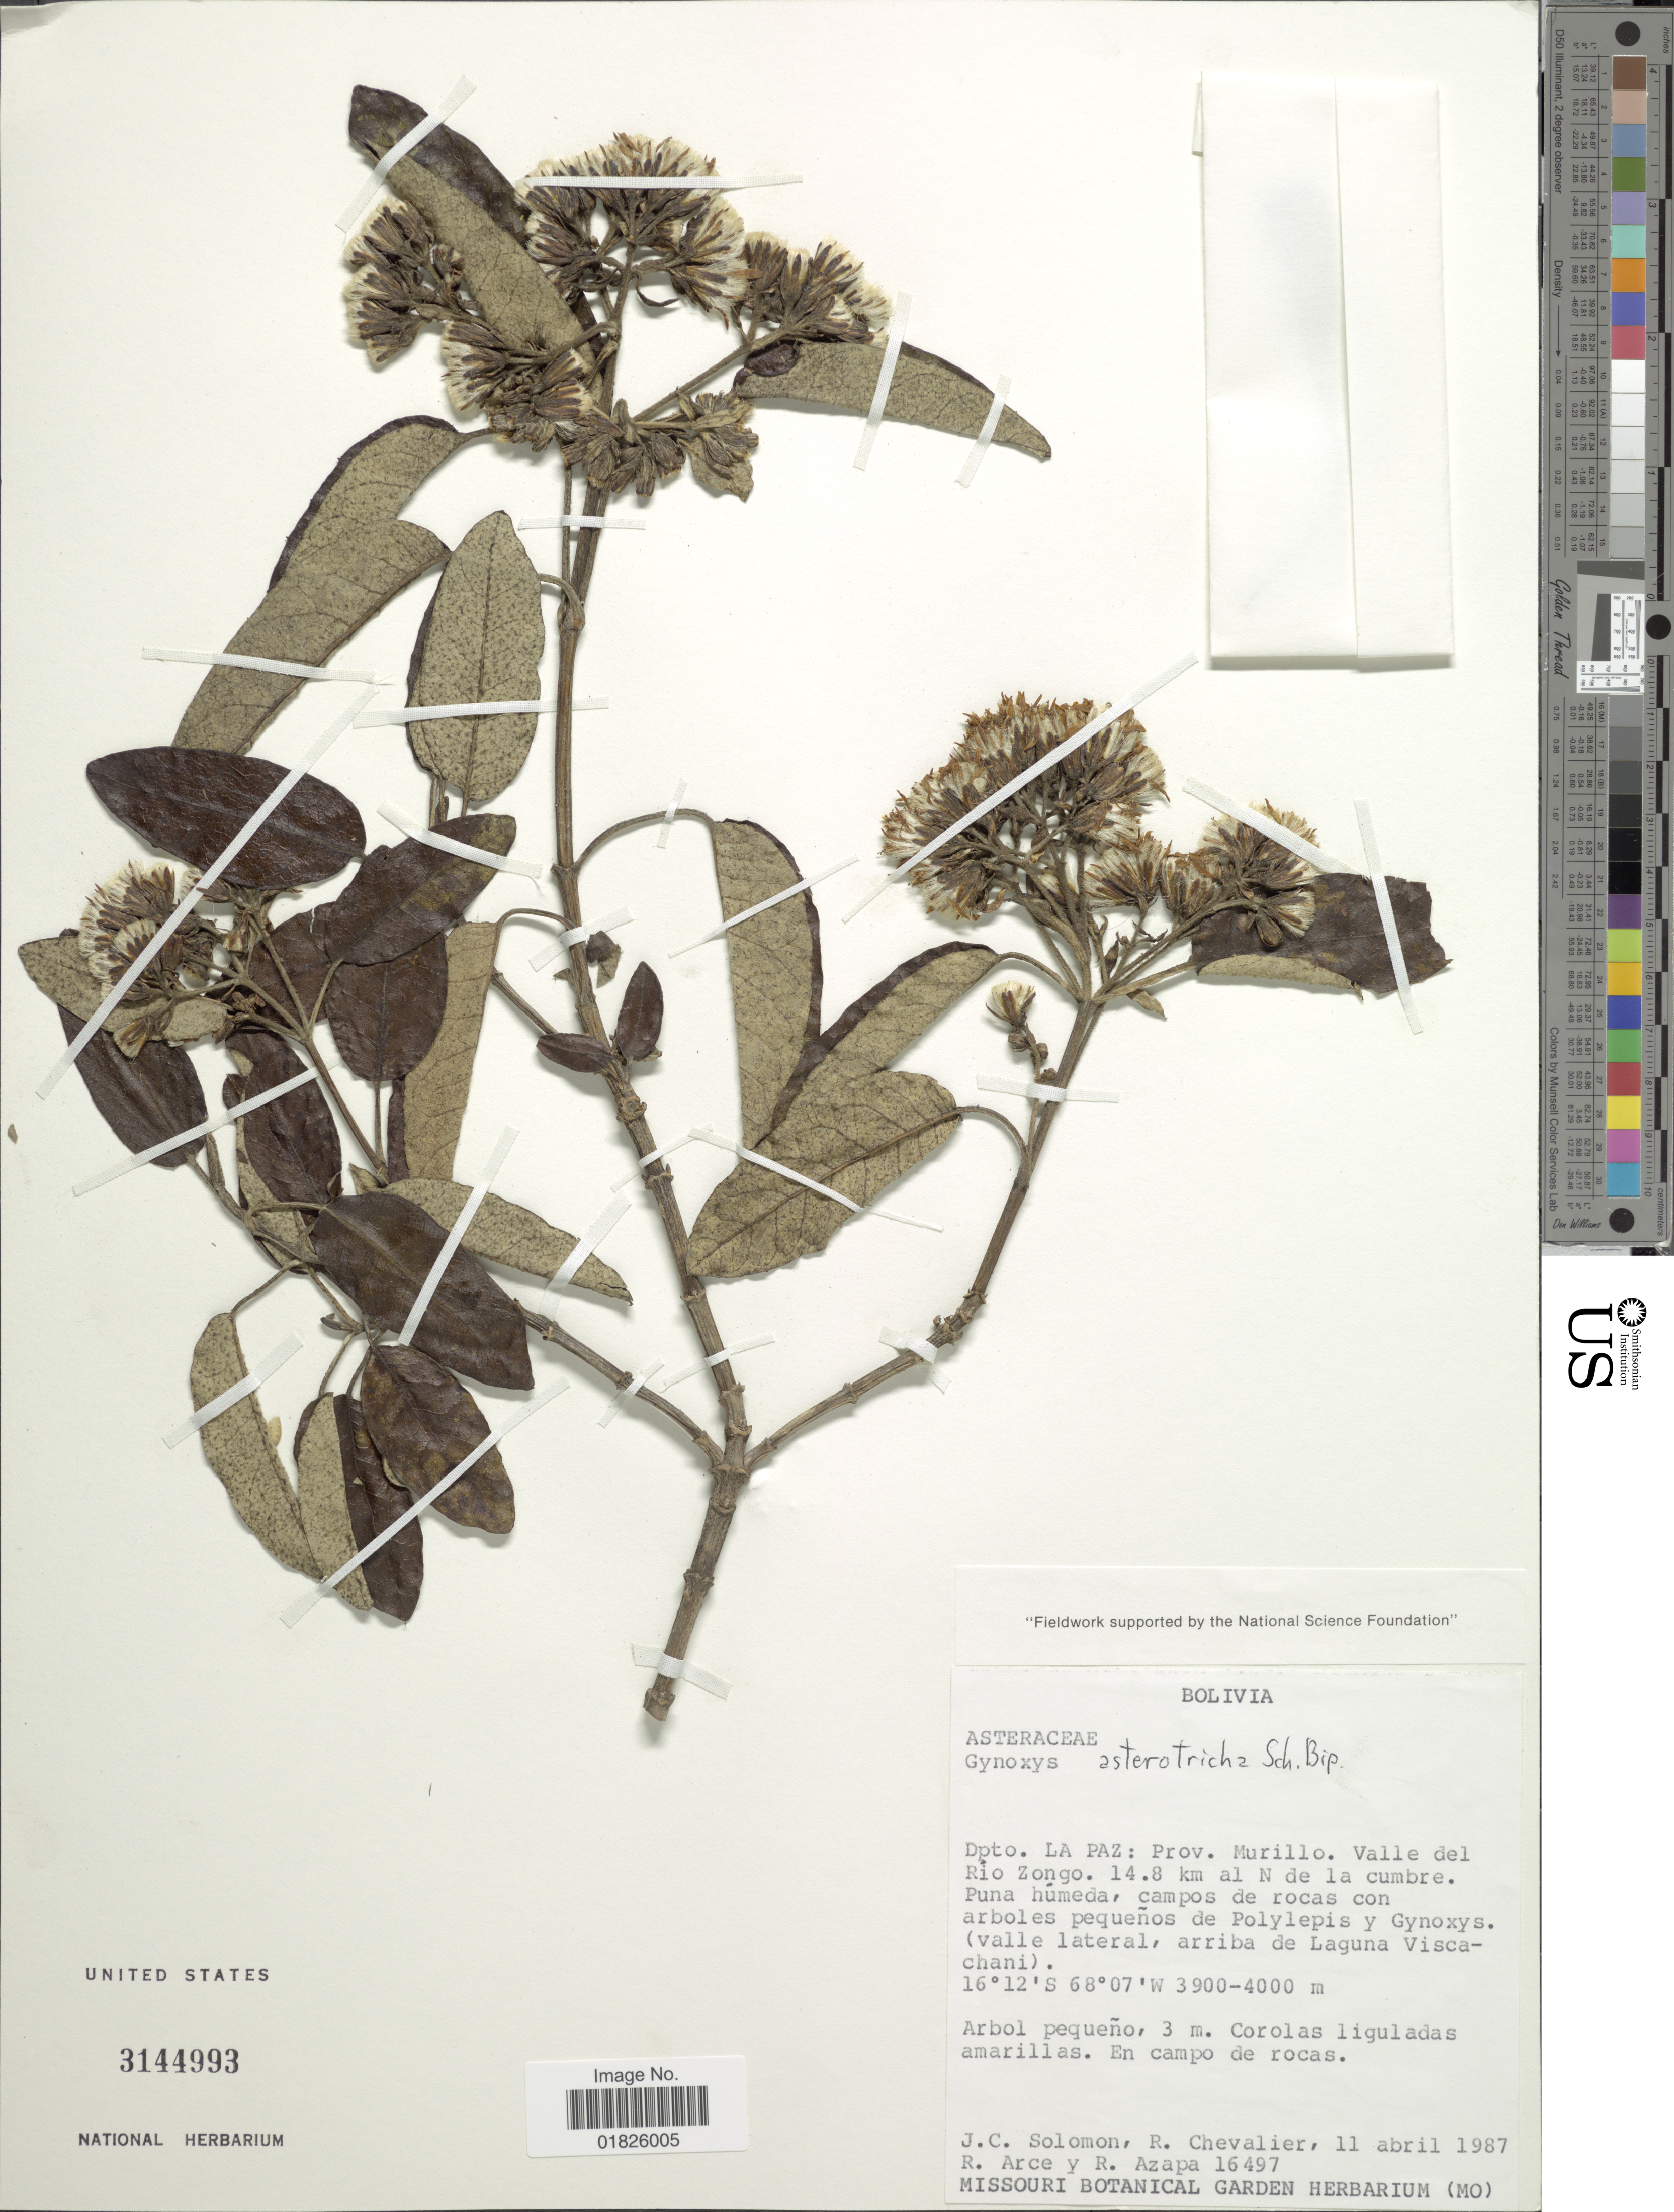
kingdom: Plantae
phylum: Tracheophyta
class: Magnoliopsida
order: Asterales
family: Asteraceae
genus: Gynoxys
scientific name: Gynoxys asterotricha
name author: Sch. Bip.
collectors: J. C. Solomon, R. C. Chevalier, R. Arce & R. Azapa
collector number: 16497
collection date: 1987-04-11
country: Bolivia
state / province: La Paz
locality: Prov. Murillo. valle del Rio Zongo, 14.8 km al N de la cumbre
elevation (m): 3900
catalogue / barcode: US 3144993